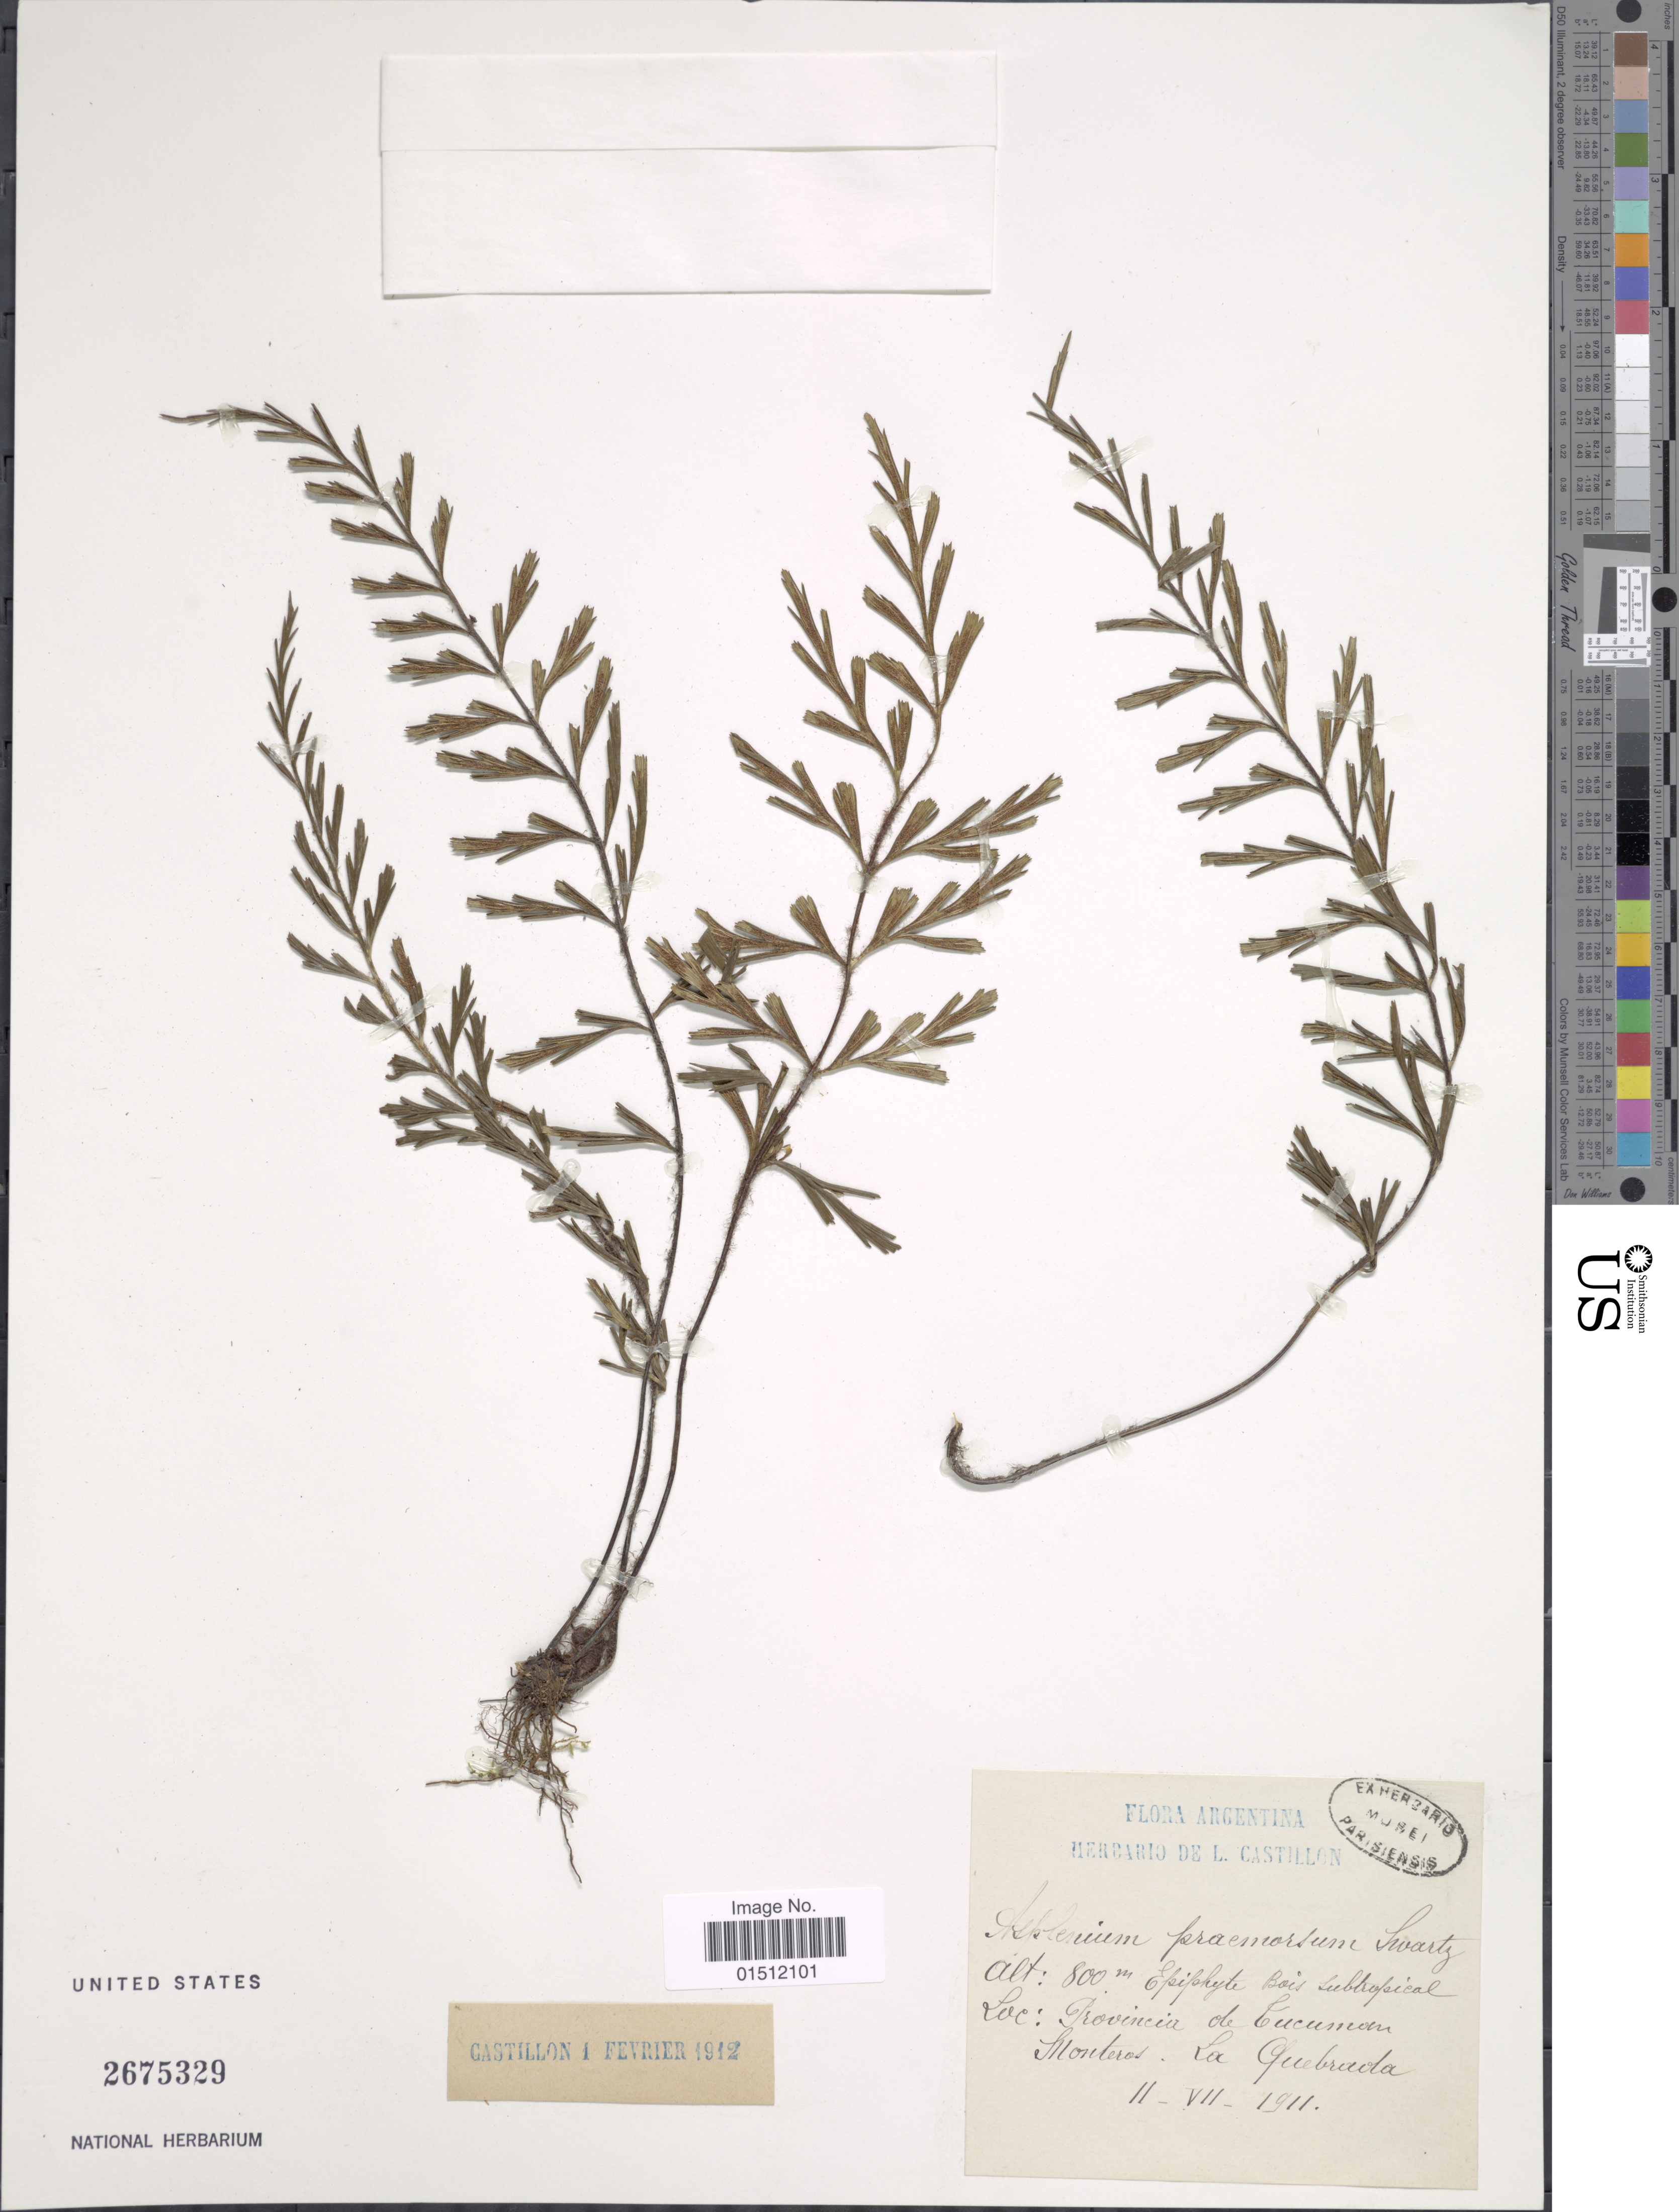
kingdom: Plantae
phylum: Tracheophyta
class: Polypodiopsida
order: Polypodiales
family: Aspleniaceae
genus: Asplenium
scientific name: Asplenium praemorsum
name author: Sw.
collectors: ex herb. L. Castillon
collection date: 1911-12-02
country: Argentina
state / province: Tucuman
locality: Provincia de Tucuman, Monteros. La Quebrada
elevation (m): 800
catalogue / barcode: US 2675329